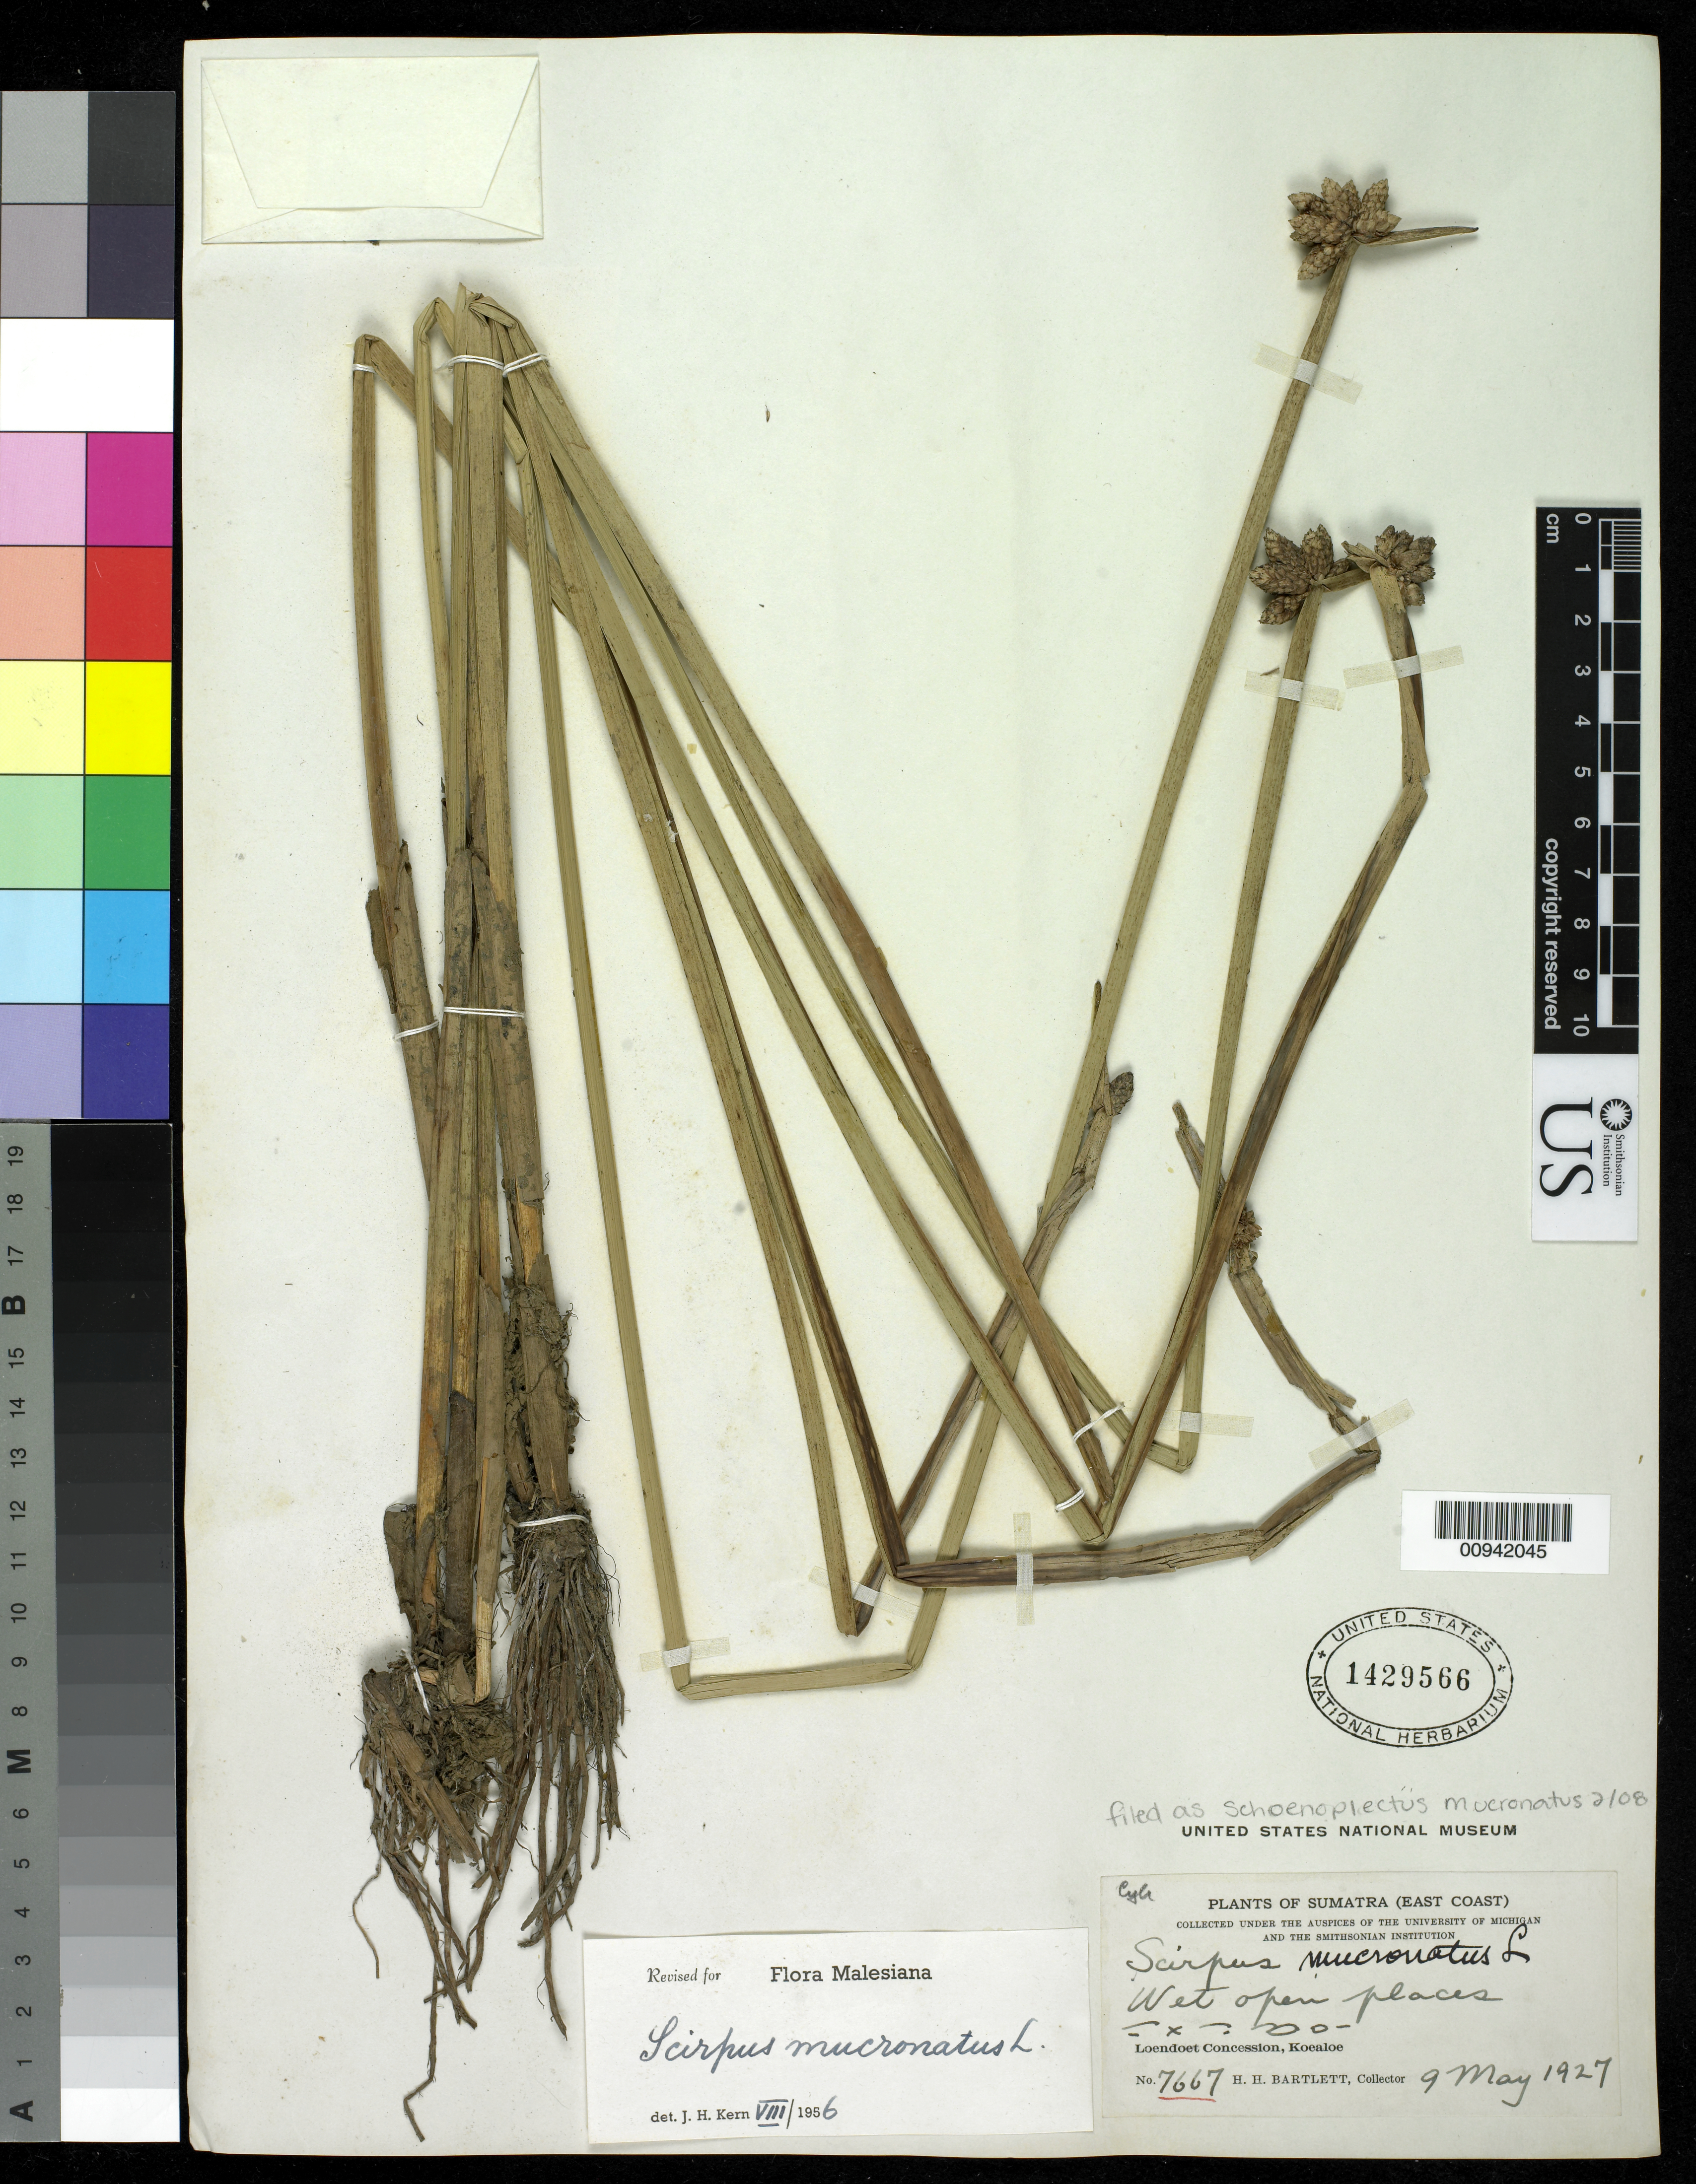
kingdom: Plantae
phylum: Tracheophyta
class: Liliopsida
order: Poales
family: Cyperaceae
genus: Schoenoplectiella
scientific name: Schoenoplectiella mucronata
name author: (L.) Jung & Choi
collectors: H. H. Bartlett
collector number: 7667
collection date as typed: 09 May 1927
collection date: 1927-05-09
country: Indonesia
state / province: Sumatra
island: Sumatra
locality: East Coast. Loendoet Concession, Koealoe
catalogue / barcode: US 1429566